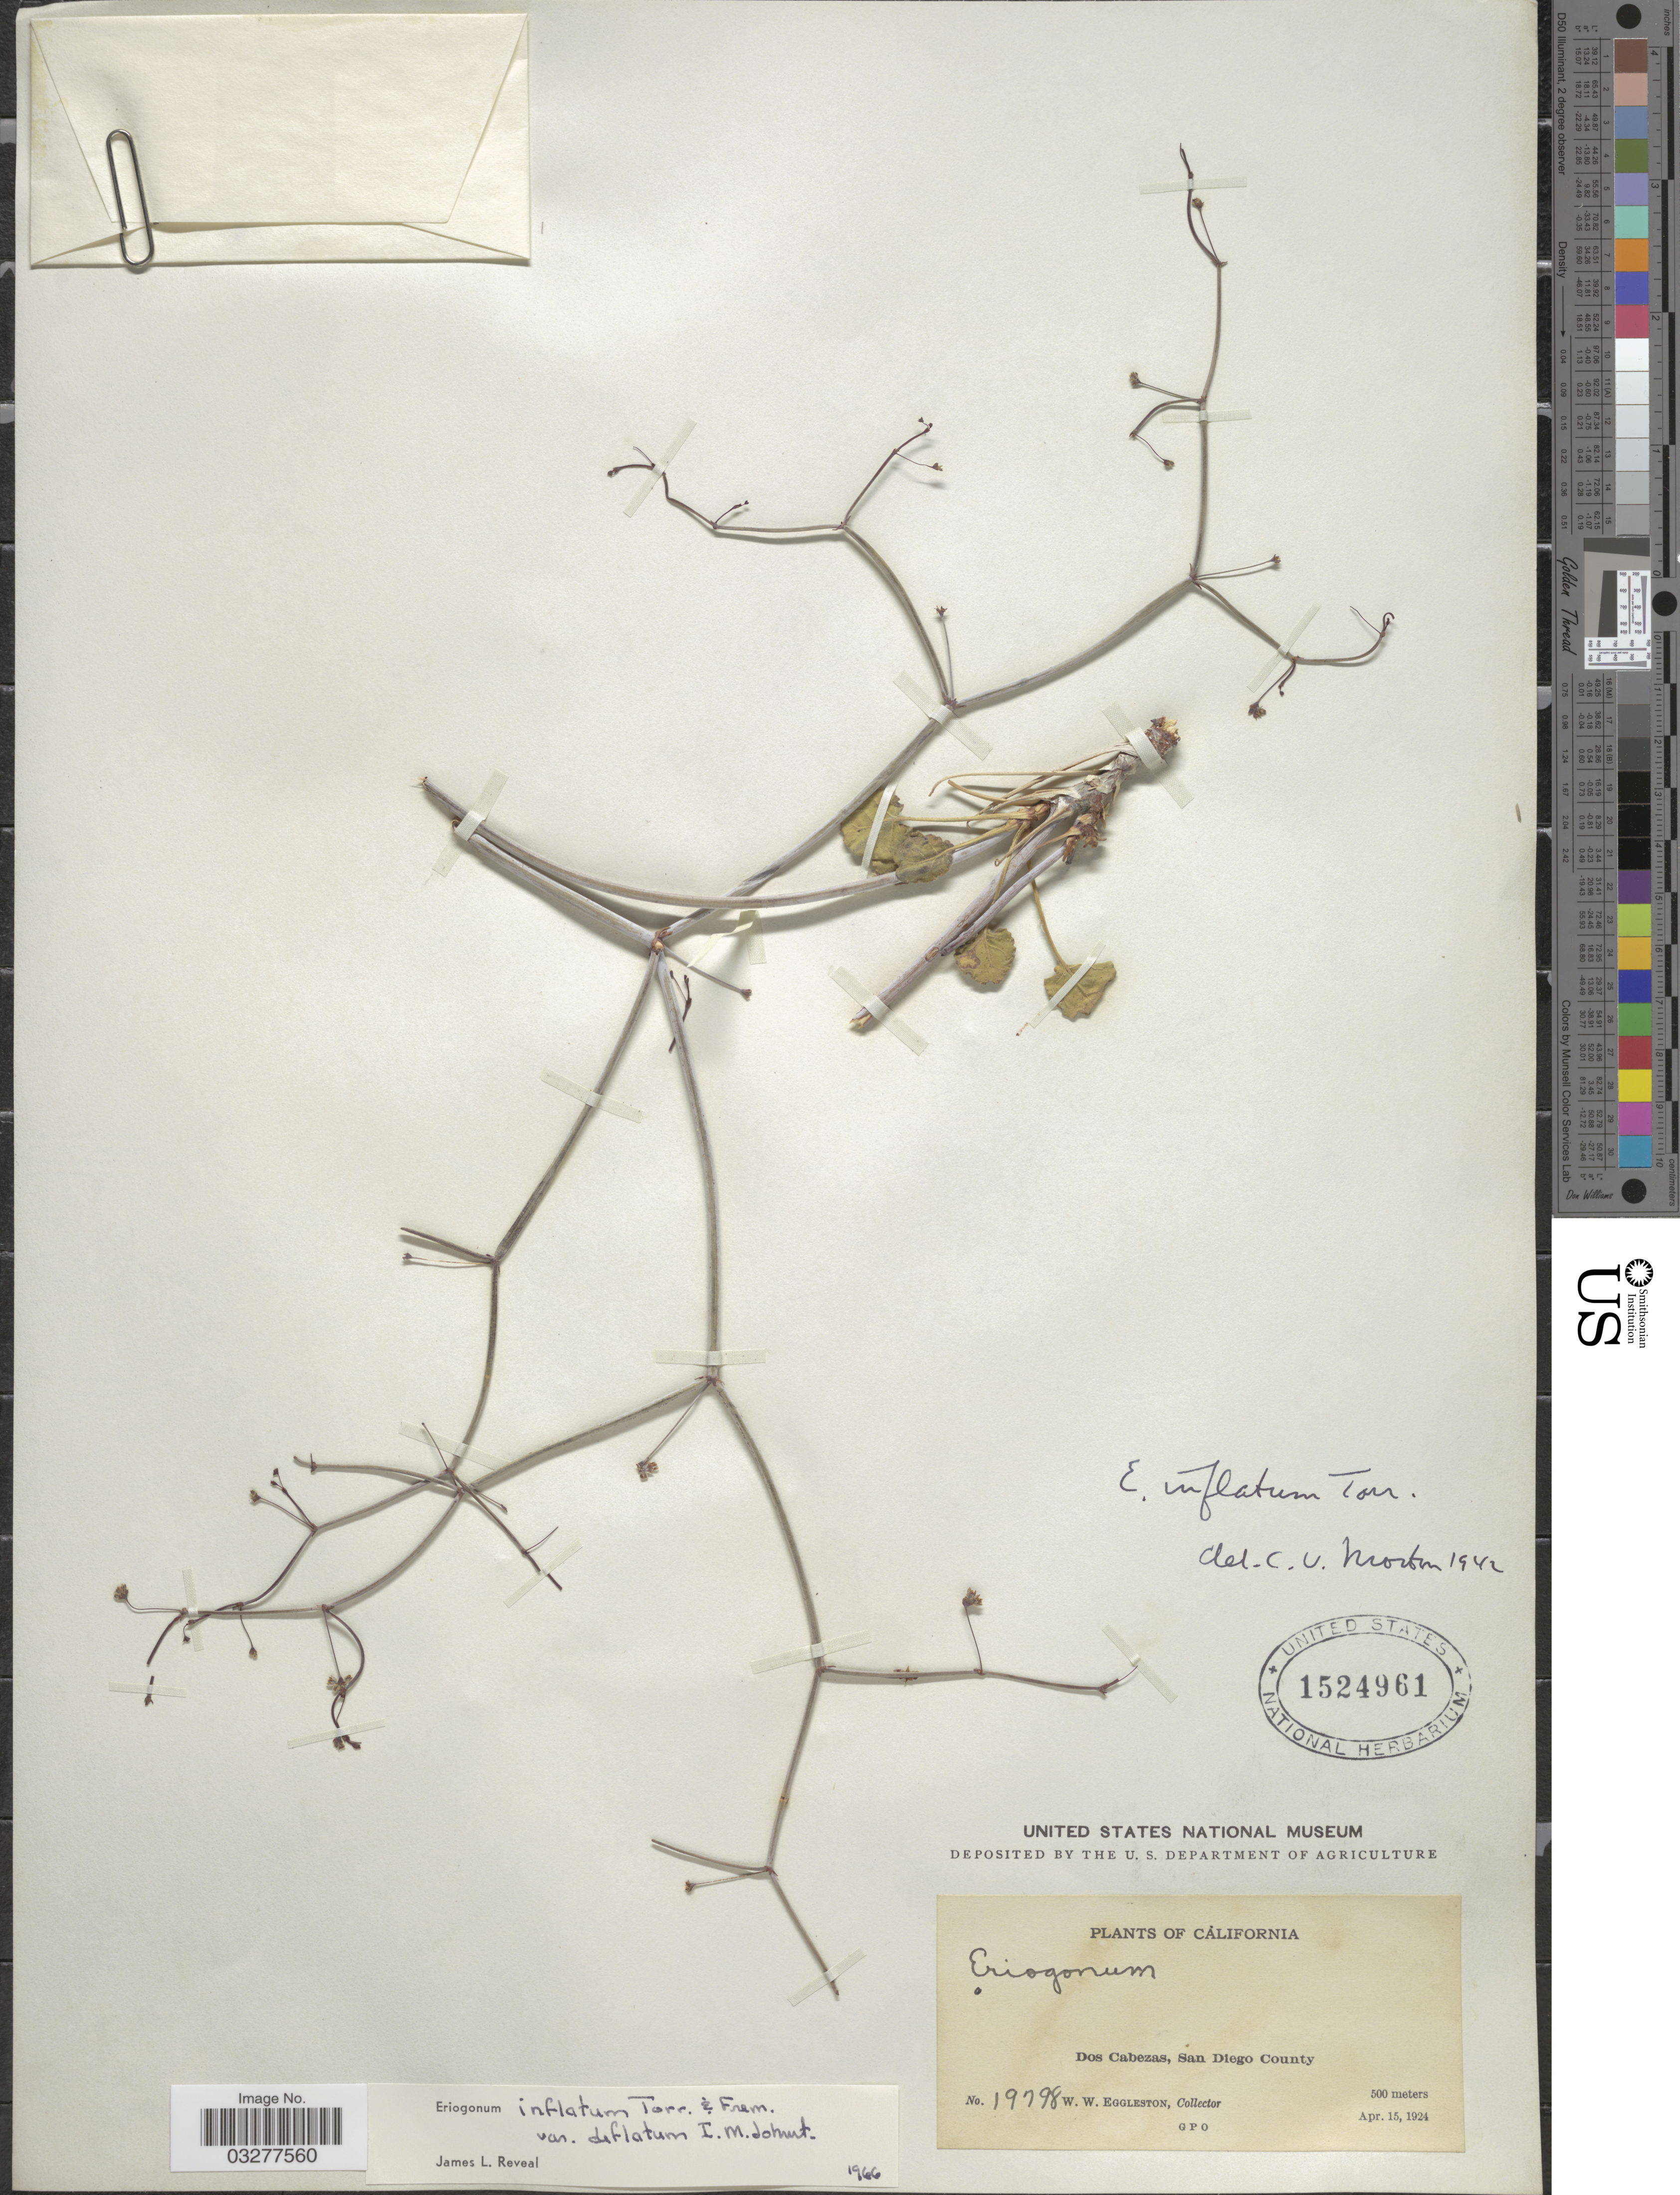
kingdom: Plantae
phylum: Tracheophyta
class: Magnoliopsida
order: Caryophyllales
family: Polygonaceae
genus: Eriogonum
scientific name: Eriogonum inflatum var. deflatum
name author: I.M. Johnst.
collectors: W. W. Eggleston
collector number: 19798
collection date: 1924-04-15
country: United States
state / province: California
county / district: San Diego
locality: Dos Cabezas, San Diego County.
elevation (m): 500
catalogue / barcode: US 1524961